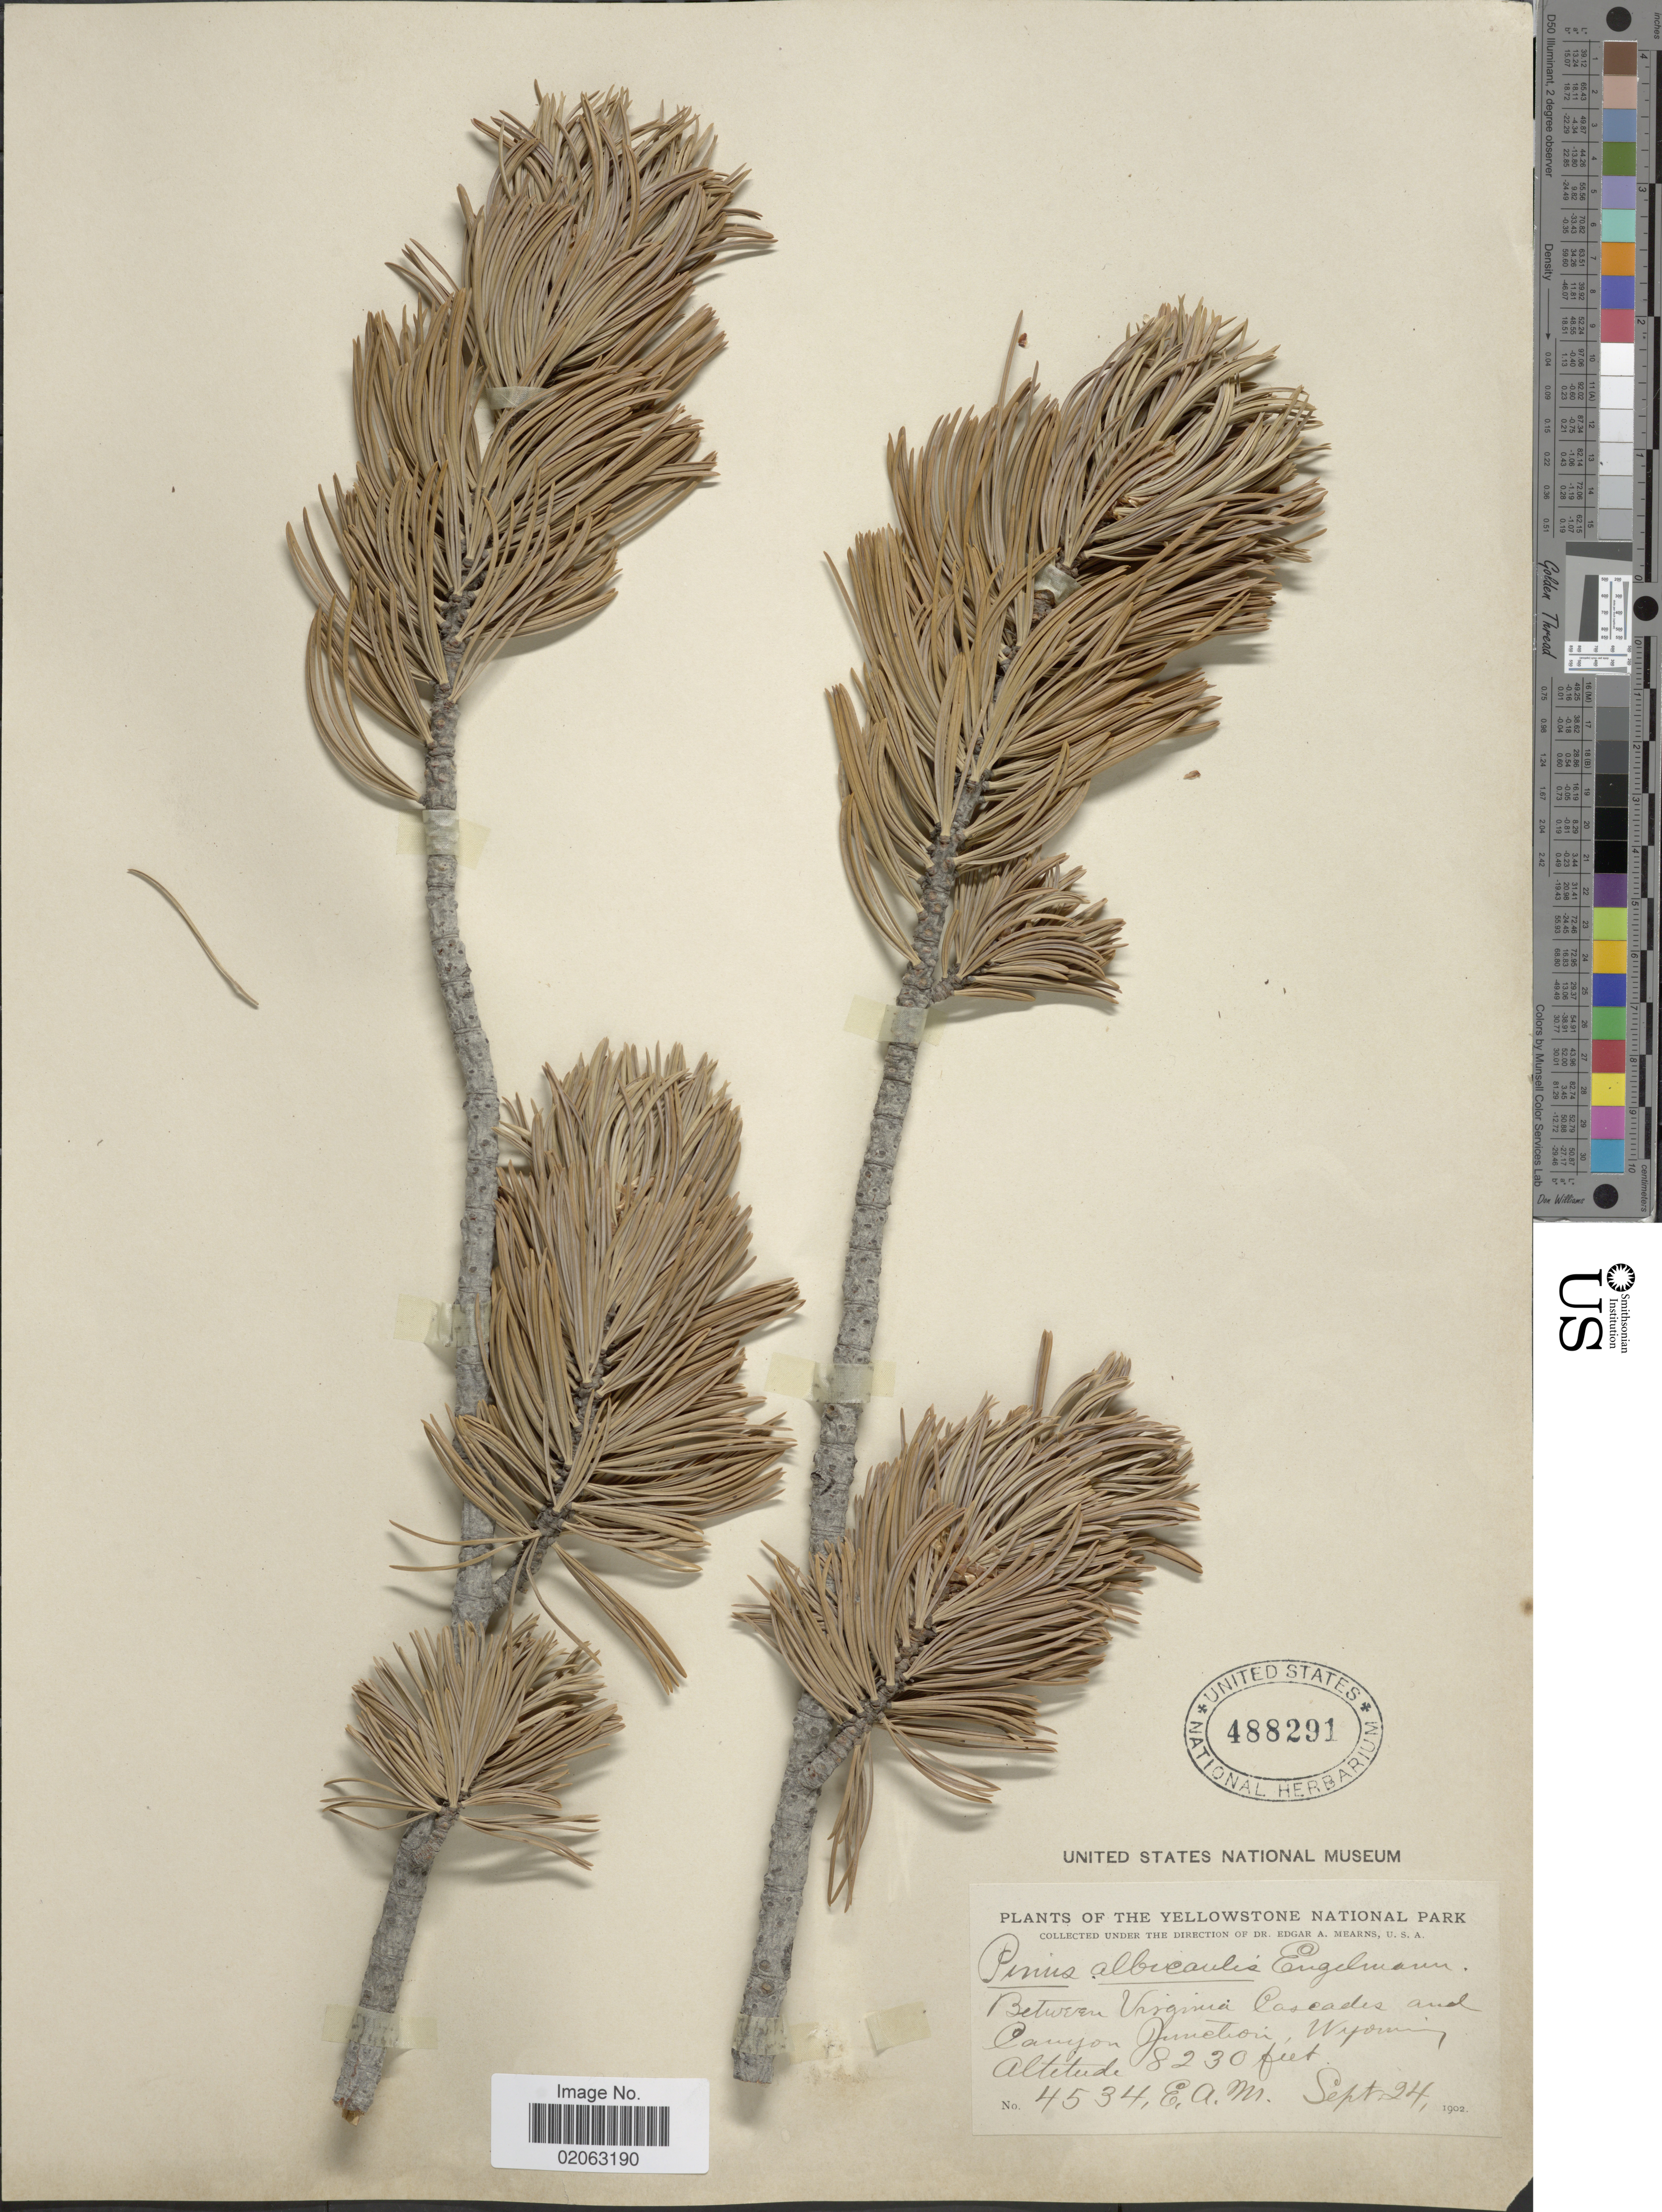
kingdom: Plantae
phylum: Tracheophyta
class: Pinopsida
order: Pinales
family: Pinaceae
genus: Pinus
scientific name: Pinus albicaulis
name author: Engelm.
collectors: E. A. Mearns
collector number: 4534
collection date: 1902-09-24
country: United States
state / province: Wyoming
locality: The Yellowstone National Park, Between Viriginia Cascades and Canyon Junction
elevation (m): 2509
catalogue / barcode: US 488291